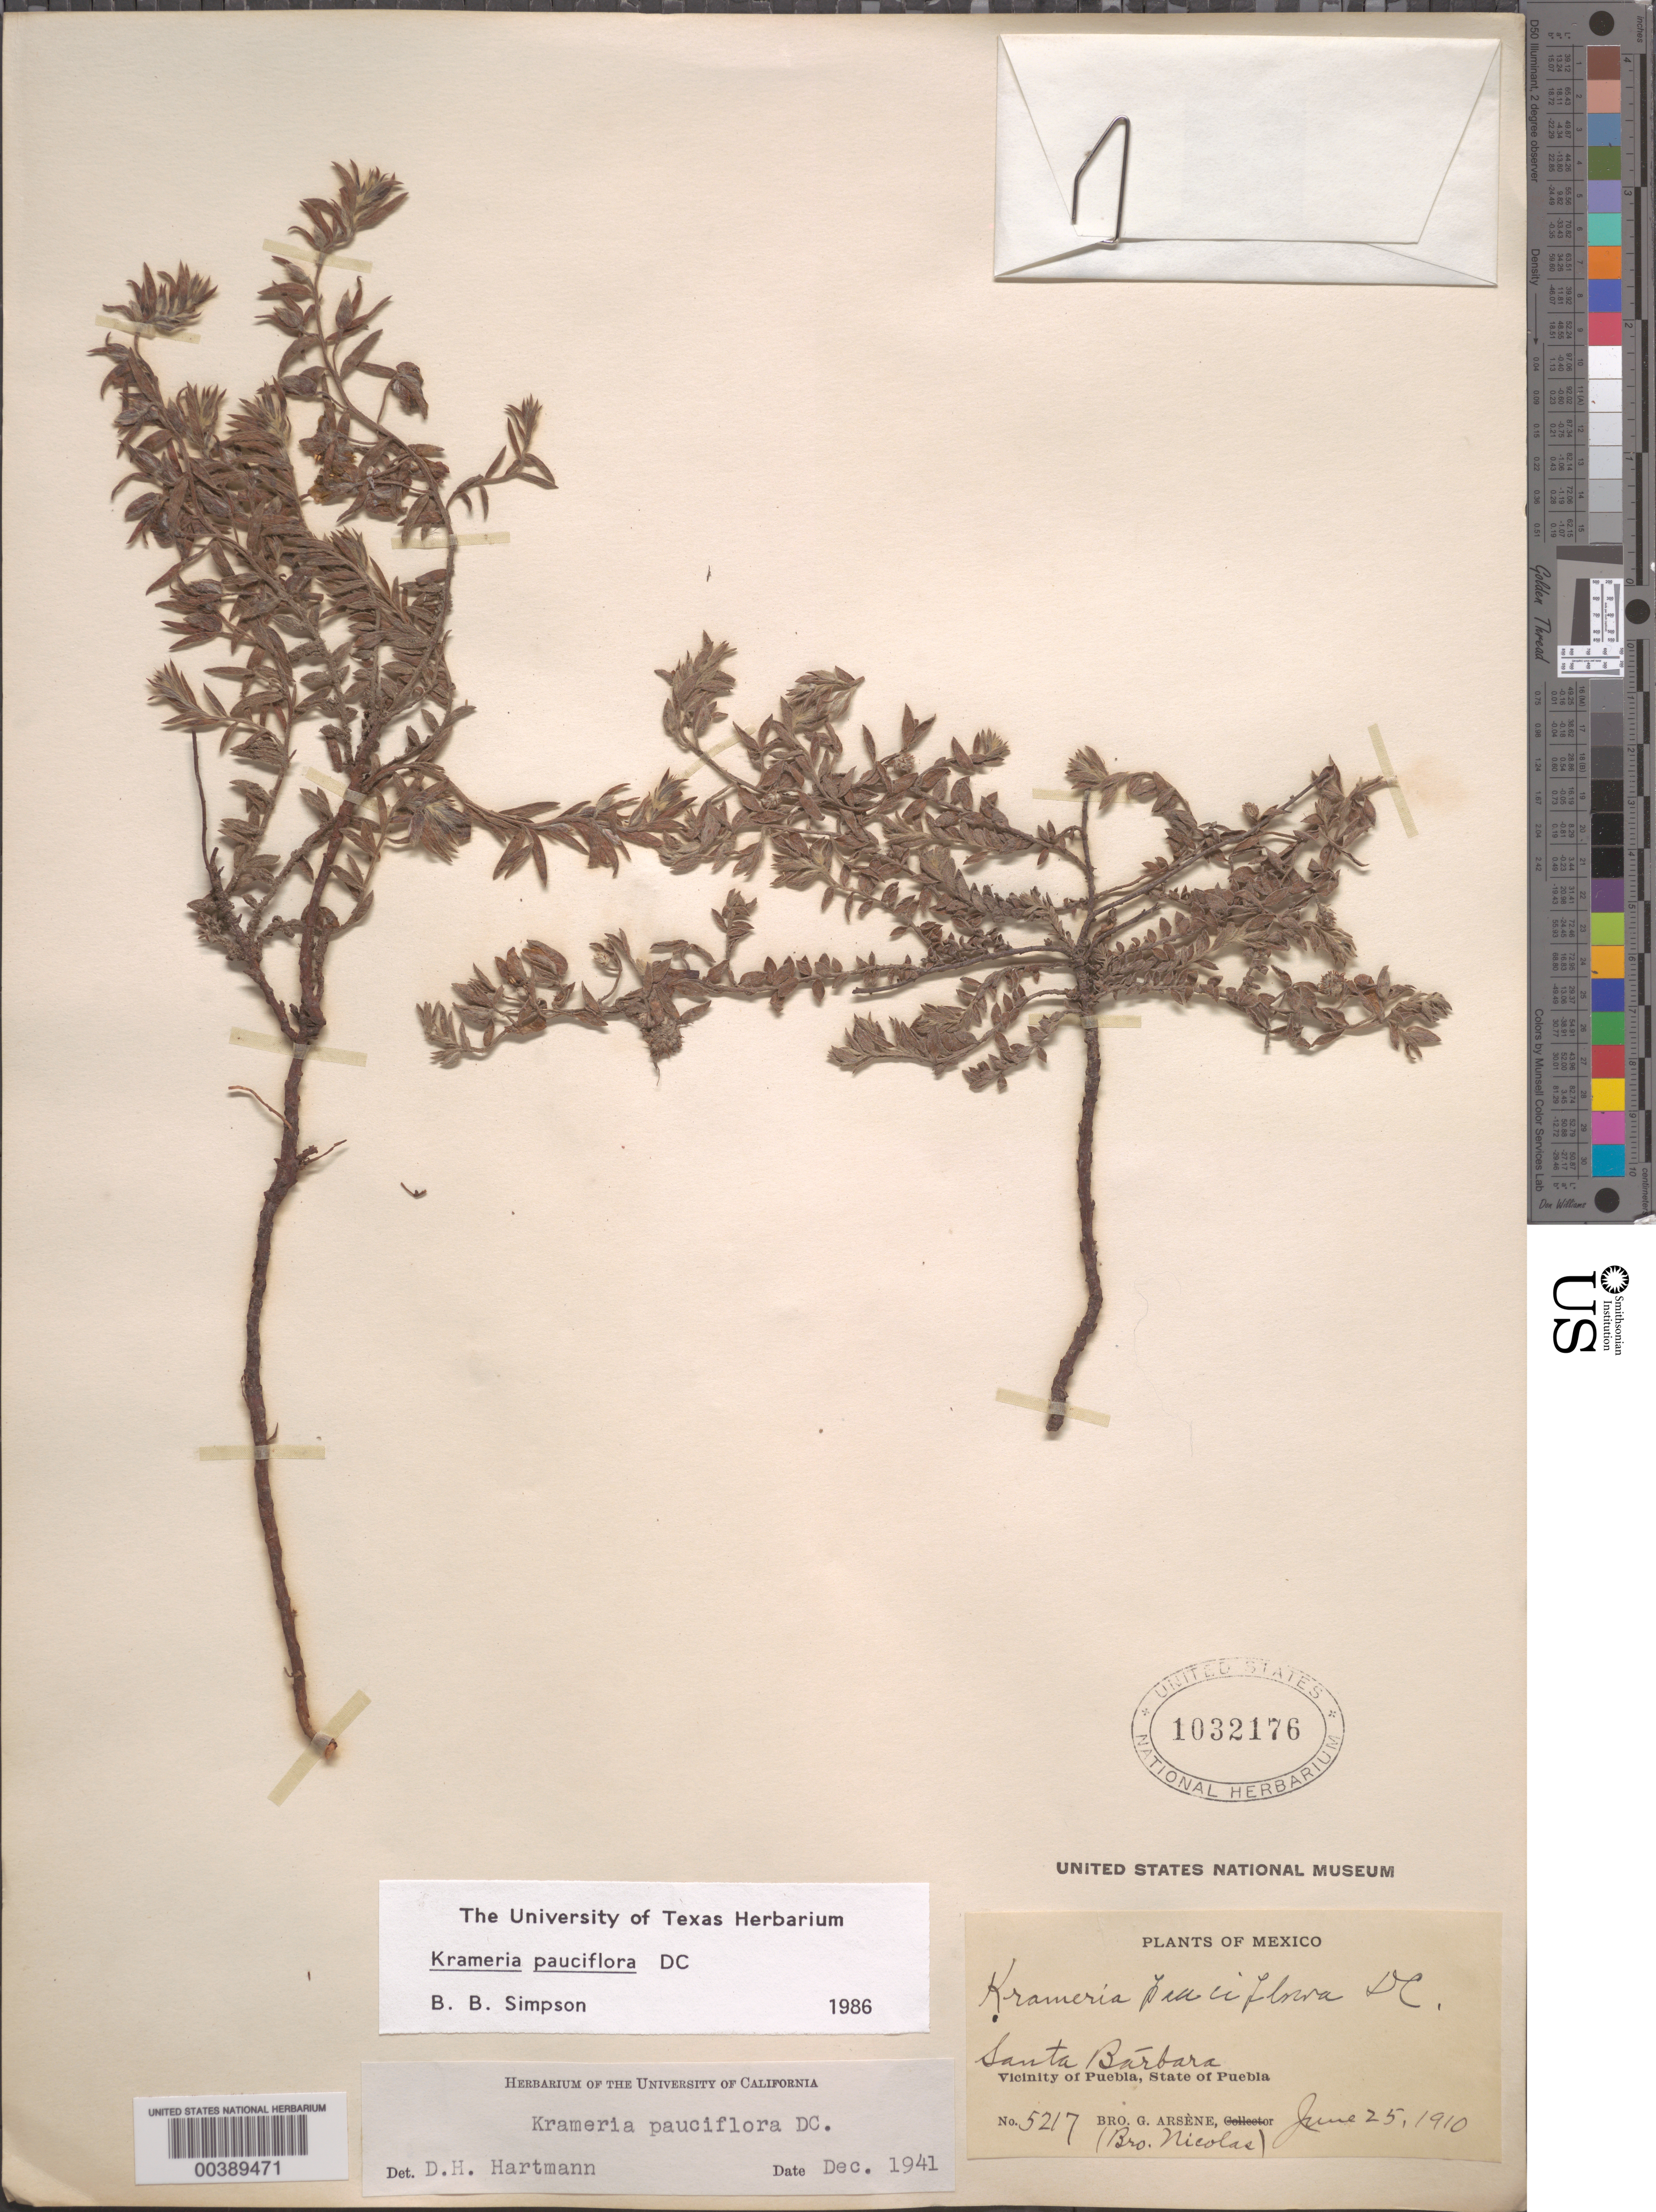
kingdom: Plantae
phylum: Tracheophyta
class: Magnoliopsida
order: Zygophyllales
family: Krameriaceae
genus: Krameria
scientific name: Krameria pauciflora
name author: DC.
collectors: Bro. G. Arsène & Bro. Nicolas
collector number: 5217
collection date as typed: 25 Jun 1910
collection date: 1910-06-25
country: Mexico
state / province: Puebla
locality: Santa barbara; vicinity of Puebla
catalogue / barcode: US 1032176